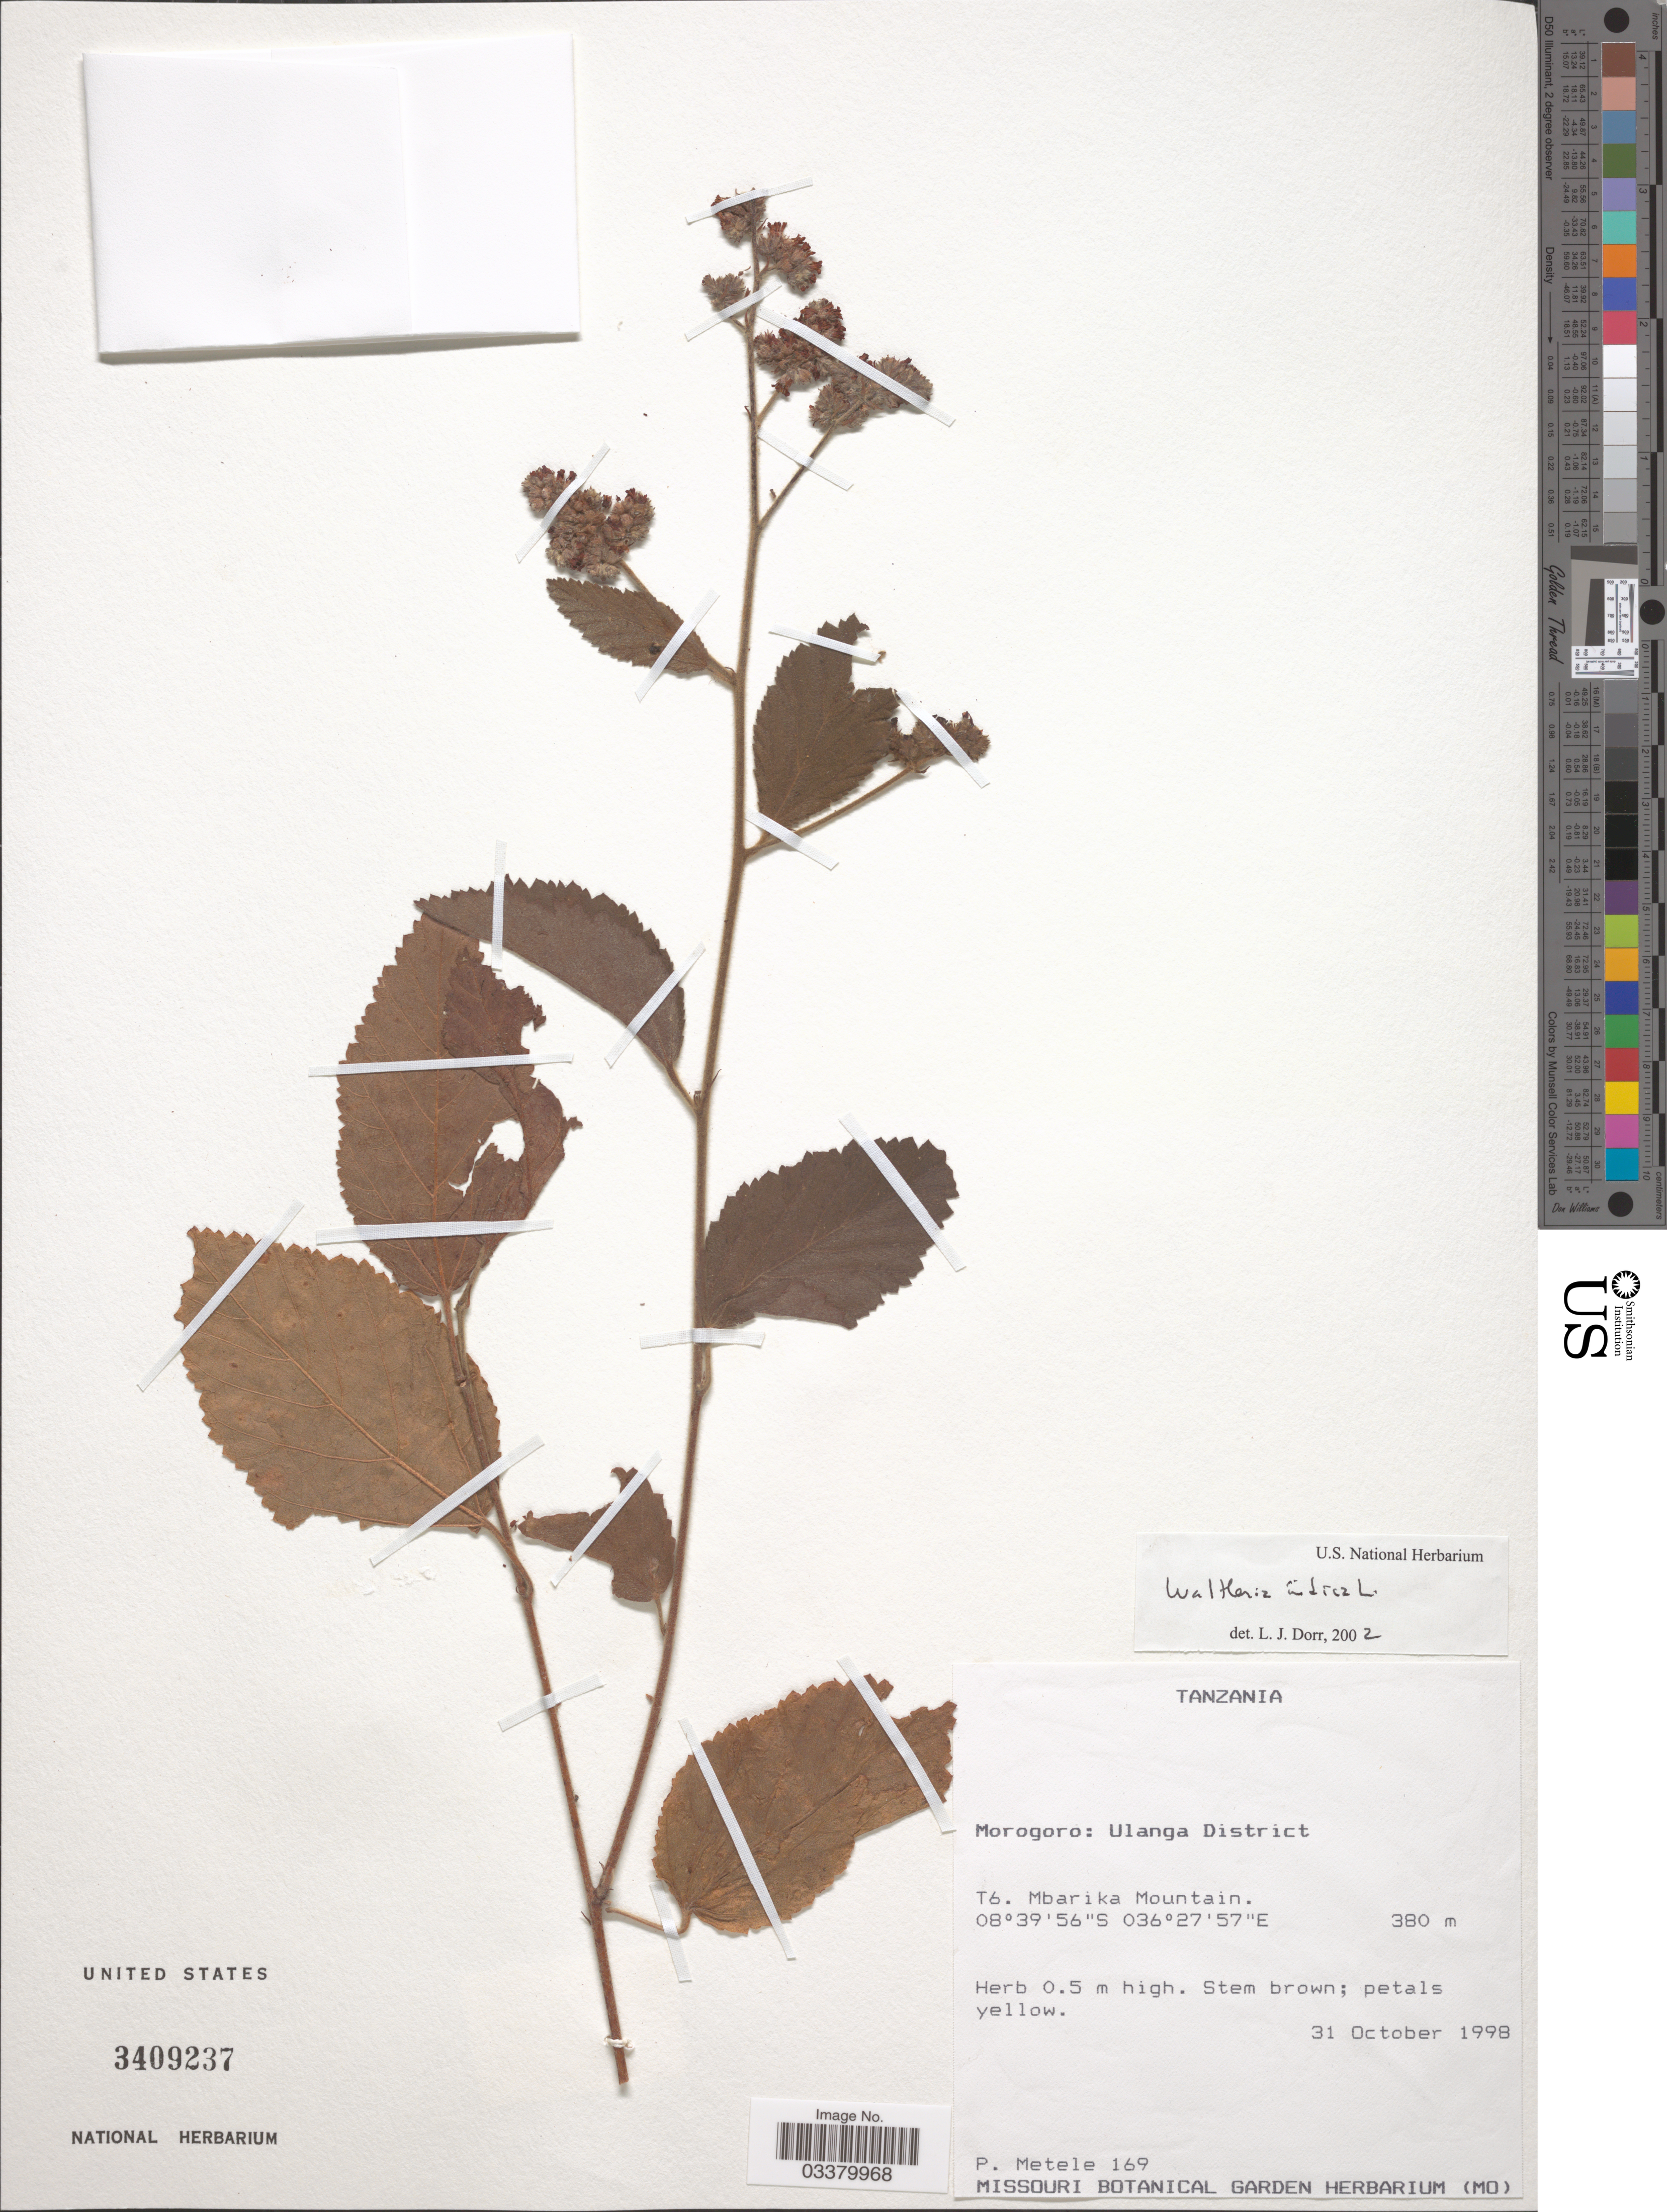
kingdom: Plantae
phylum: Tracheophyta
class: Magnoliopsida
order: Malvales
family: Malvaceae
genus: Waltheria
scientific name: Waltheria indica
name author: L.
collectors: P. Metele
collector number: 169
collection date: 1998-10-31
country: Tanzania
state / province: Morogoro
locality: Ulanga District, T6. Mbarika Mountain.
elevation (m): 380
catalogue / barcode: US 3409237